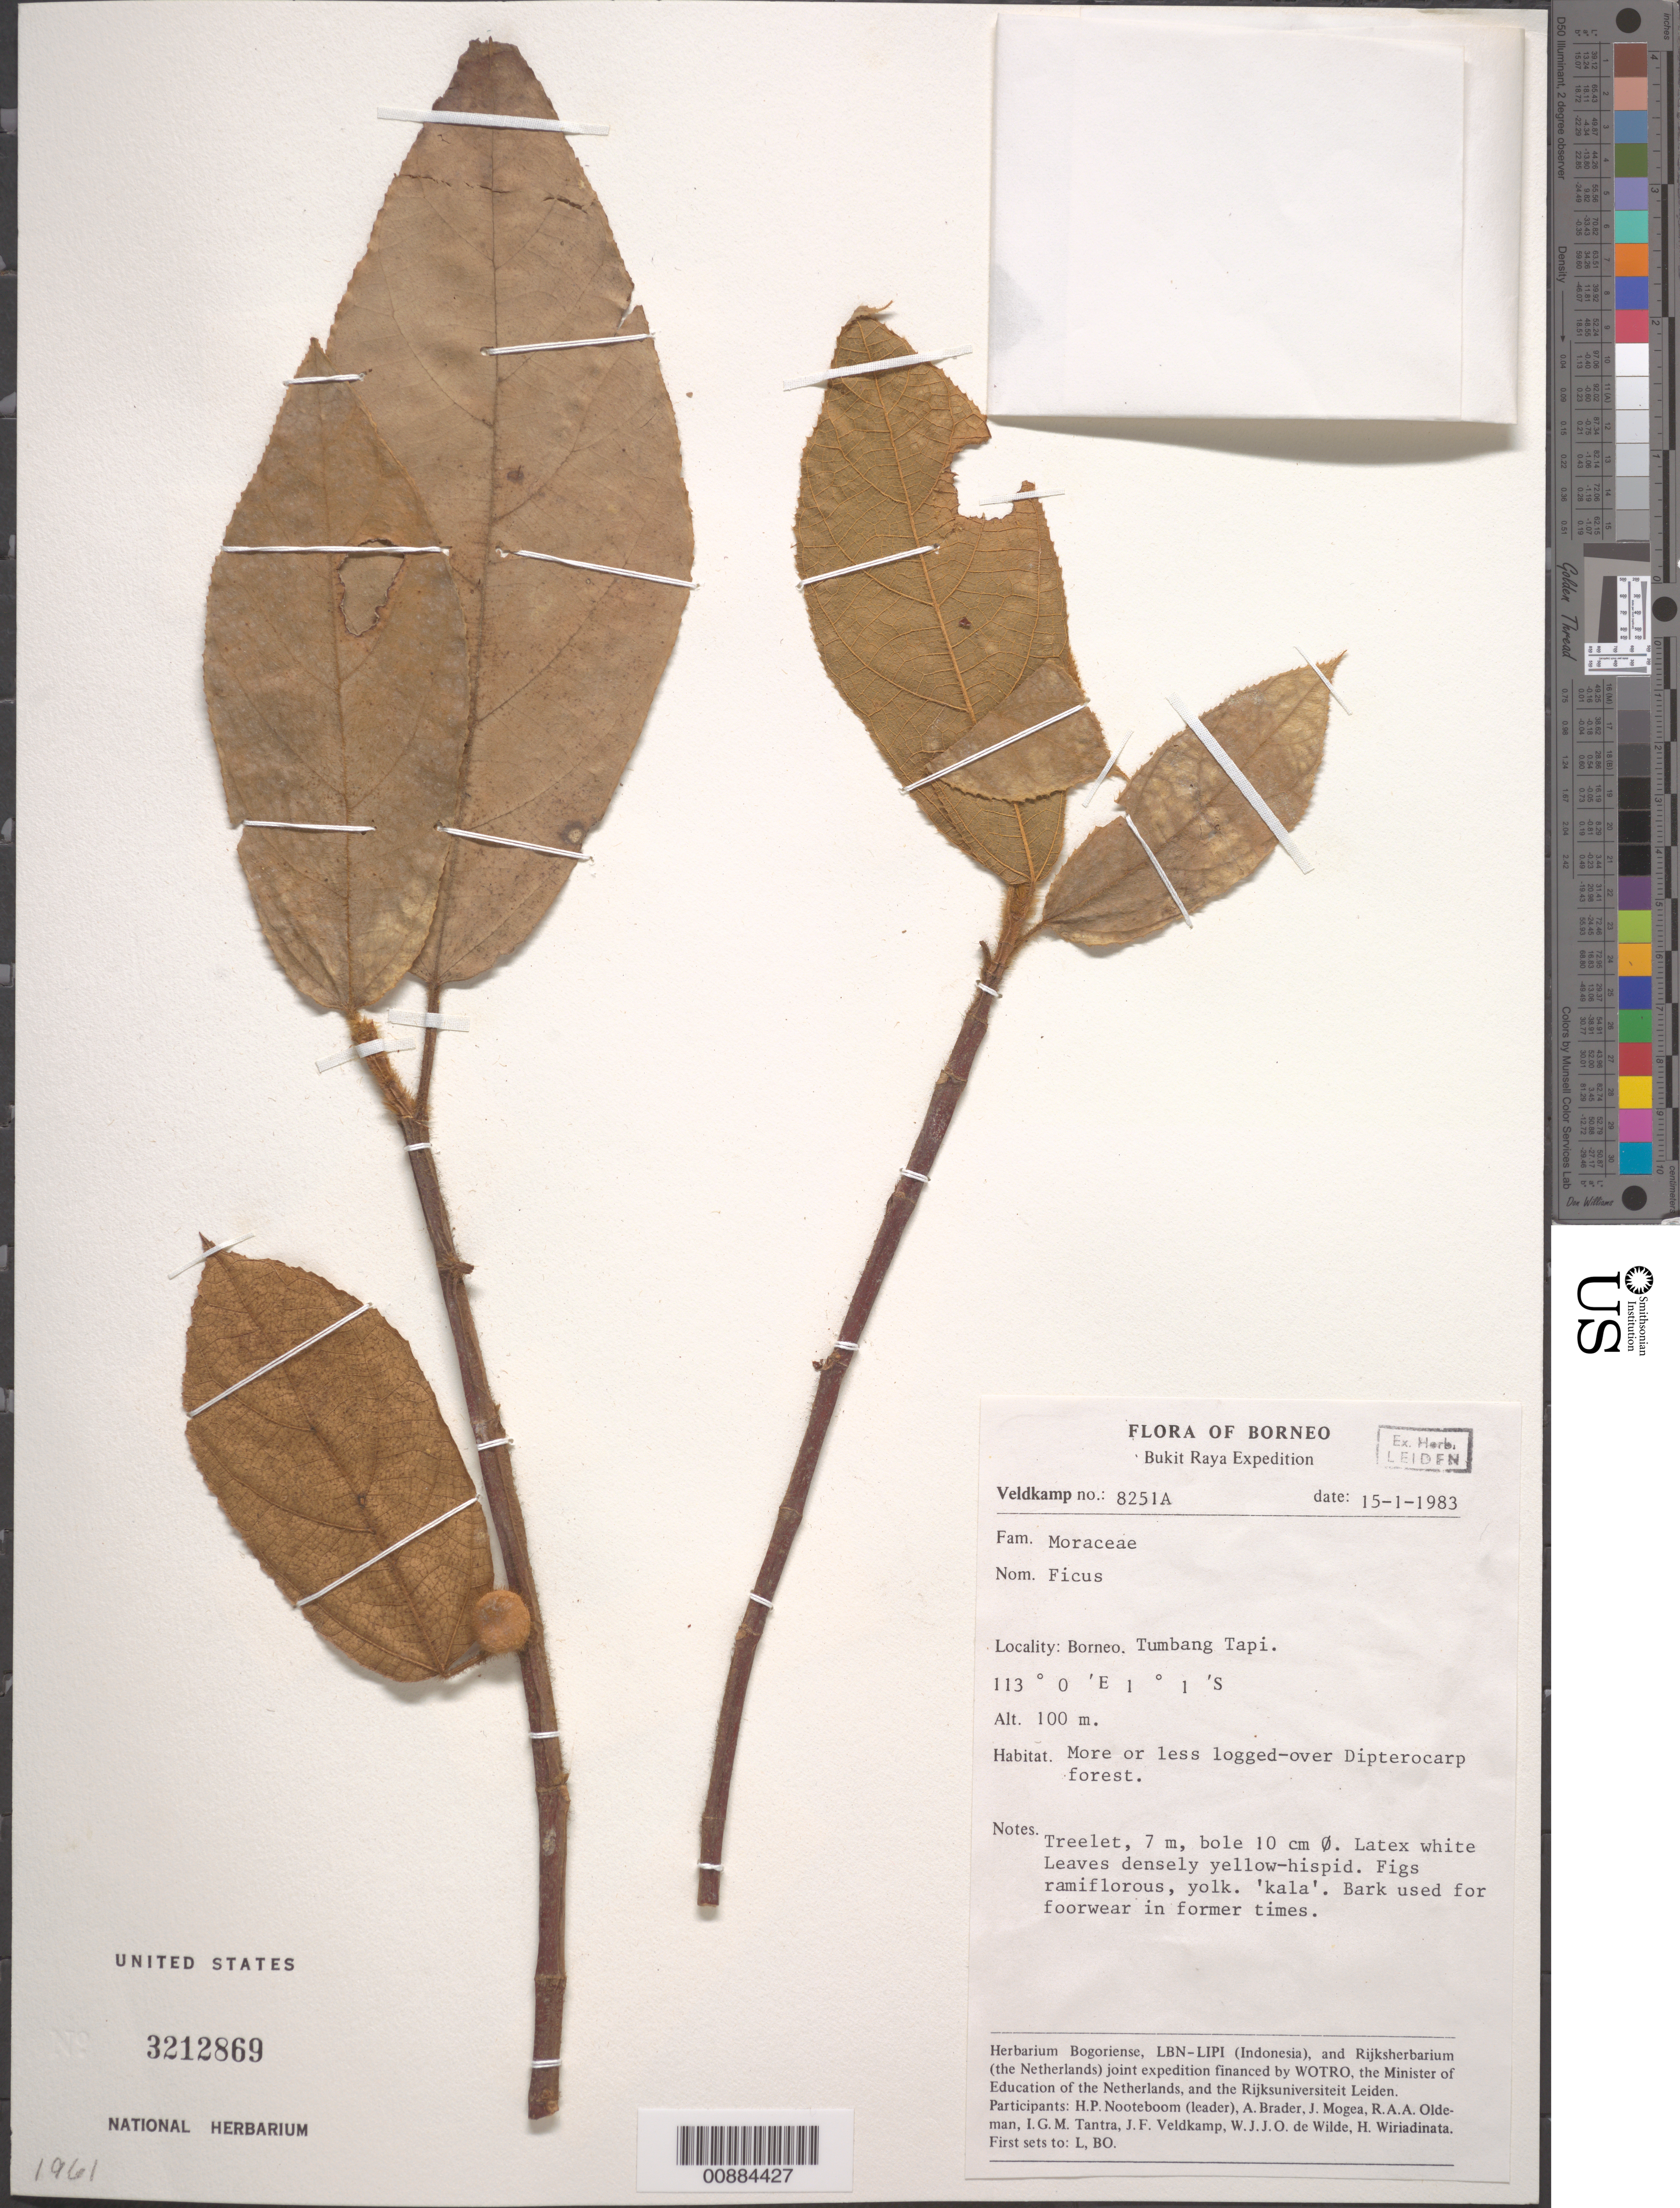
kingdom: Plantae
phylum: Tracheophyta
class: Magnoliopsida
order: Rosales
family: Moraceae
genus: Ficus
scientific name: Ficus sp.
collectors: J. F. Veldkamp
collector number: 8251 A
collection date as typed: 15 Jan 1983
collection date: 1983-01-15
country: Indonesia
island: Borneo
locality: Tumbang Tapi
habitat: More or less logged over Dipterocarp forest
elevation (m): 100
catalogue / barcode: US 3212869